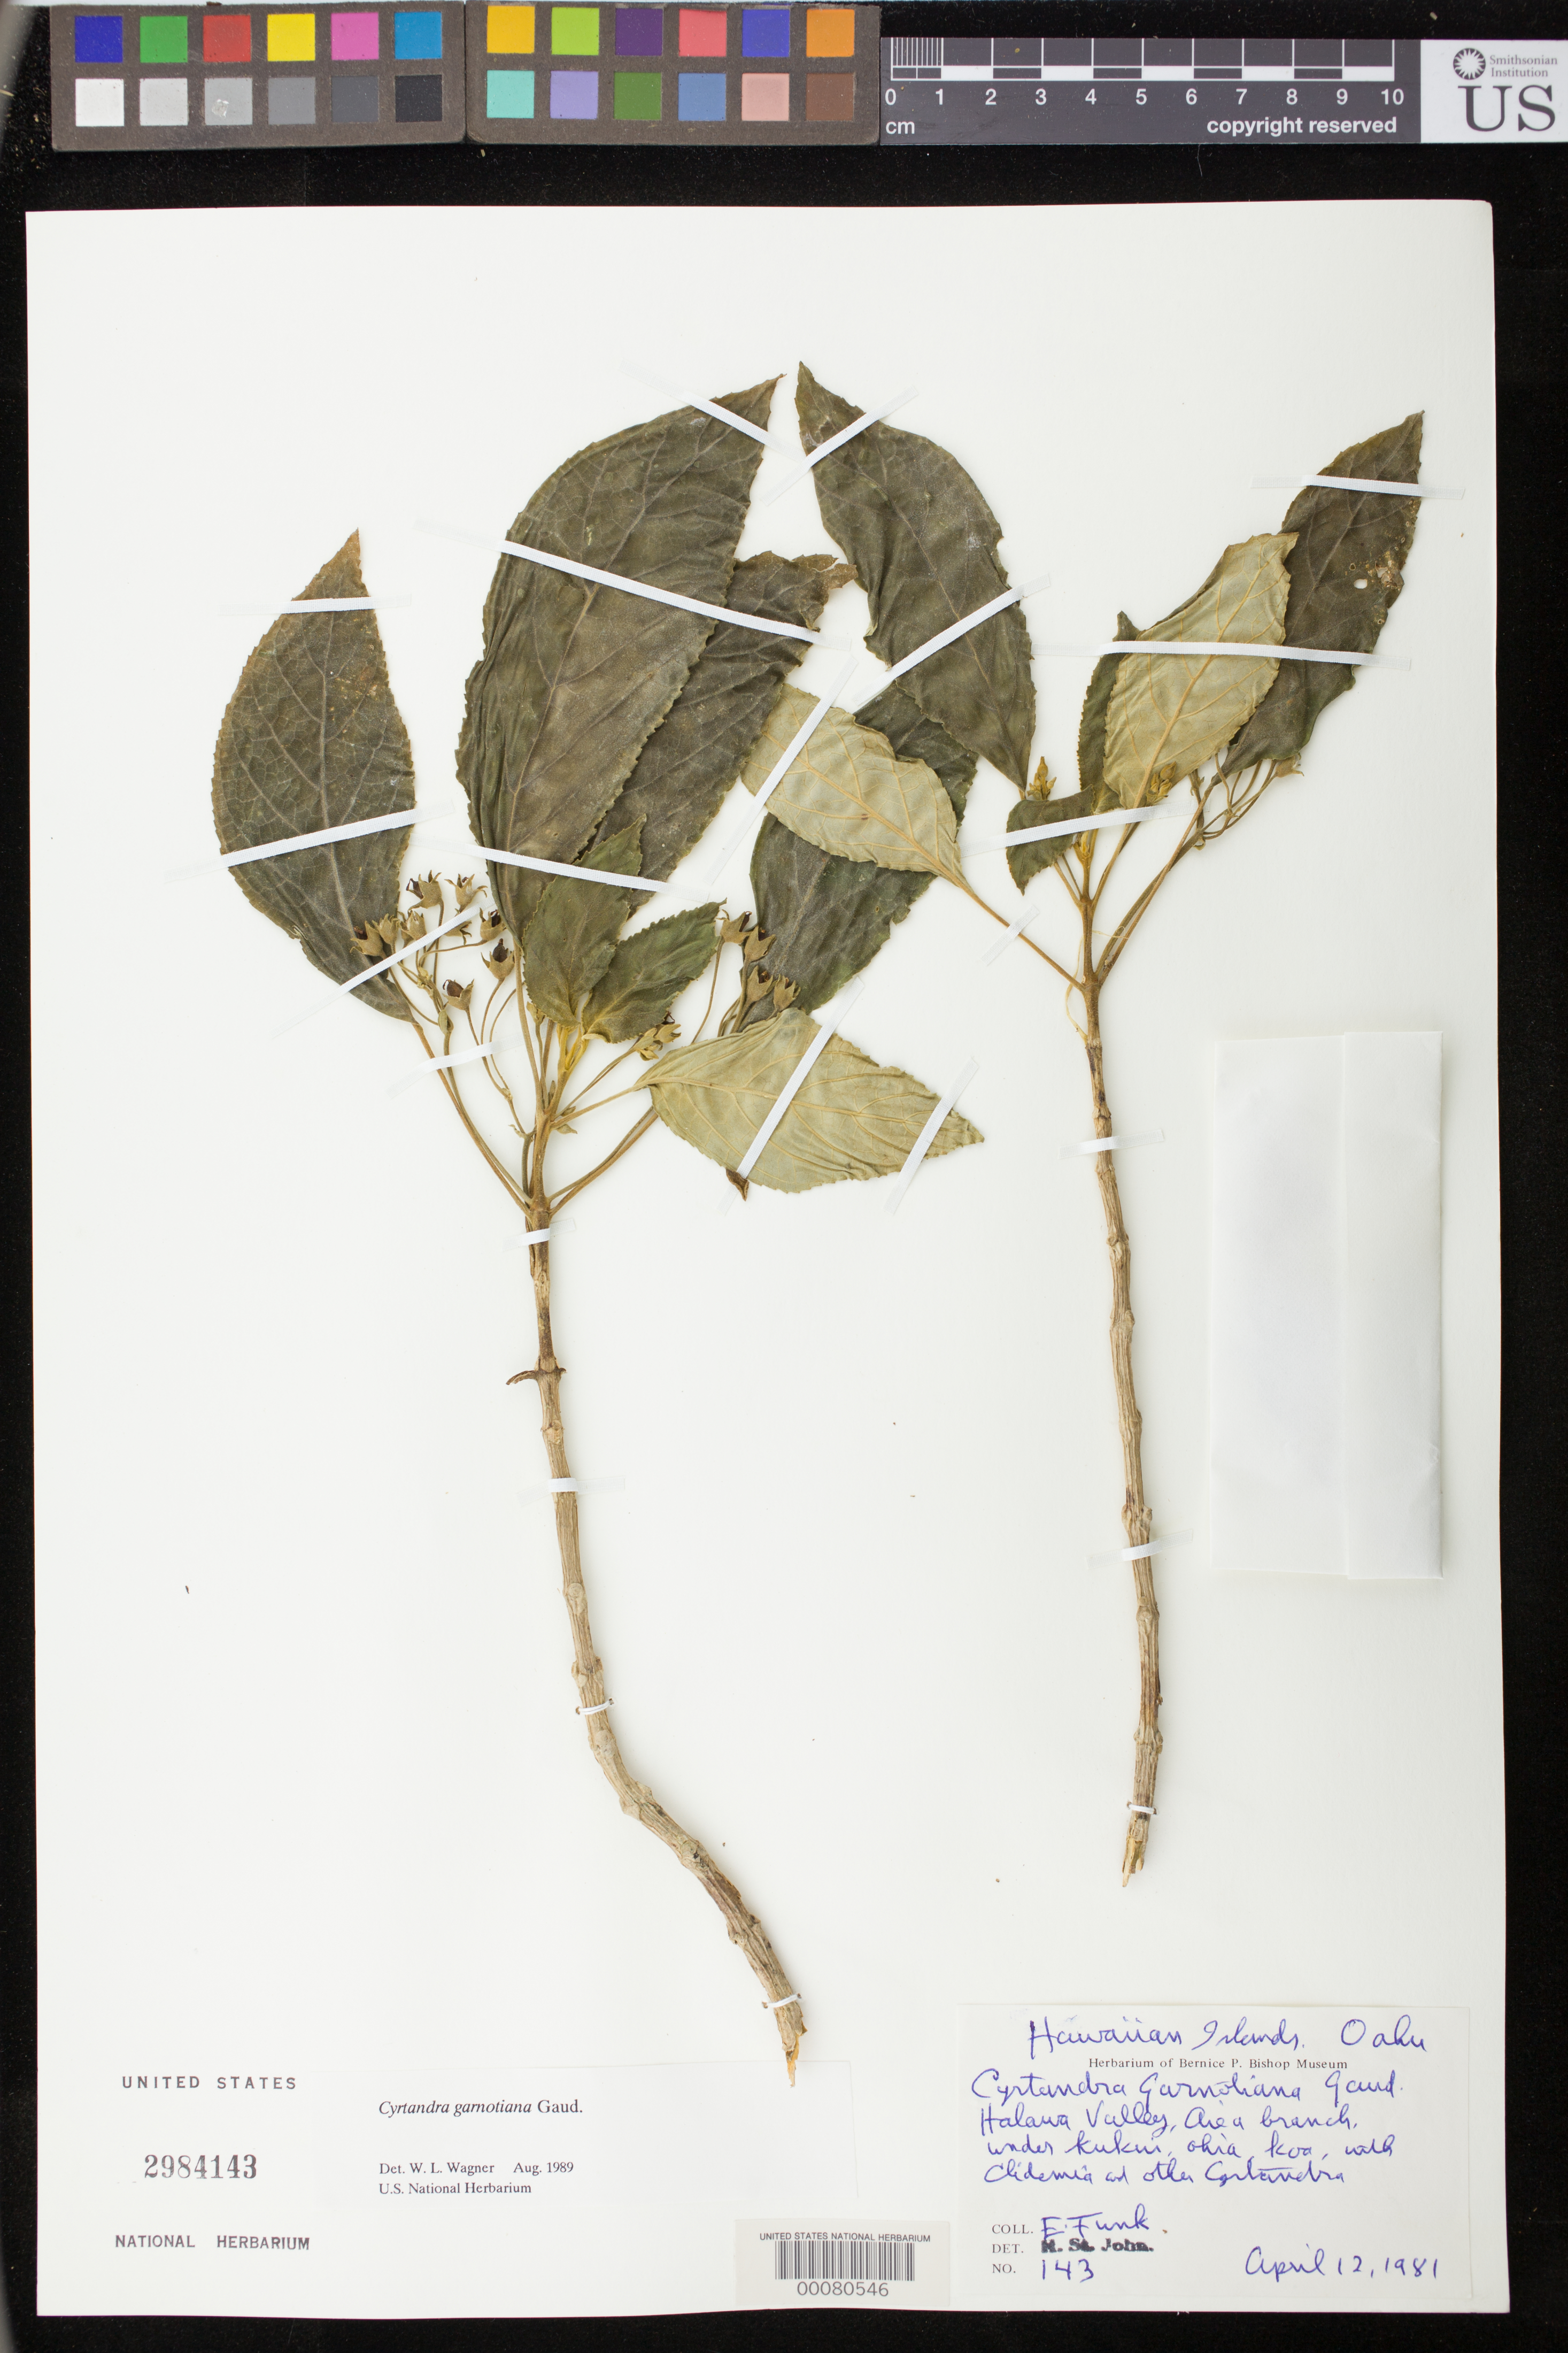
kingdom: Plantae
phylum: Tracheophyta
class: Magnoliopsida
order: Lamiales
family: Gesneriaceae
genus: Cyrtandra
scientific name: Cyrtandra garnotiana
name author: Gaudich.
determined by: St. John, H.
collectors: E. Funk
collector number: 143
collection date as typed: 12 Apr 1981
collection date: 1981-04-12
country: United States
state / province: Hawaii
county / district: Honolulu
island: Oahu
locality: Halana valley, area branch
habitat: Under kukui, ohia, koa with clidemia and other cyrtandra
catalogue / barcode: US 2984143